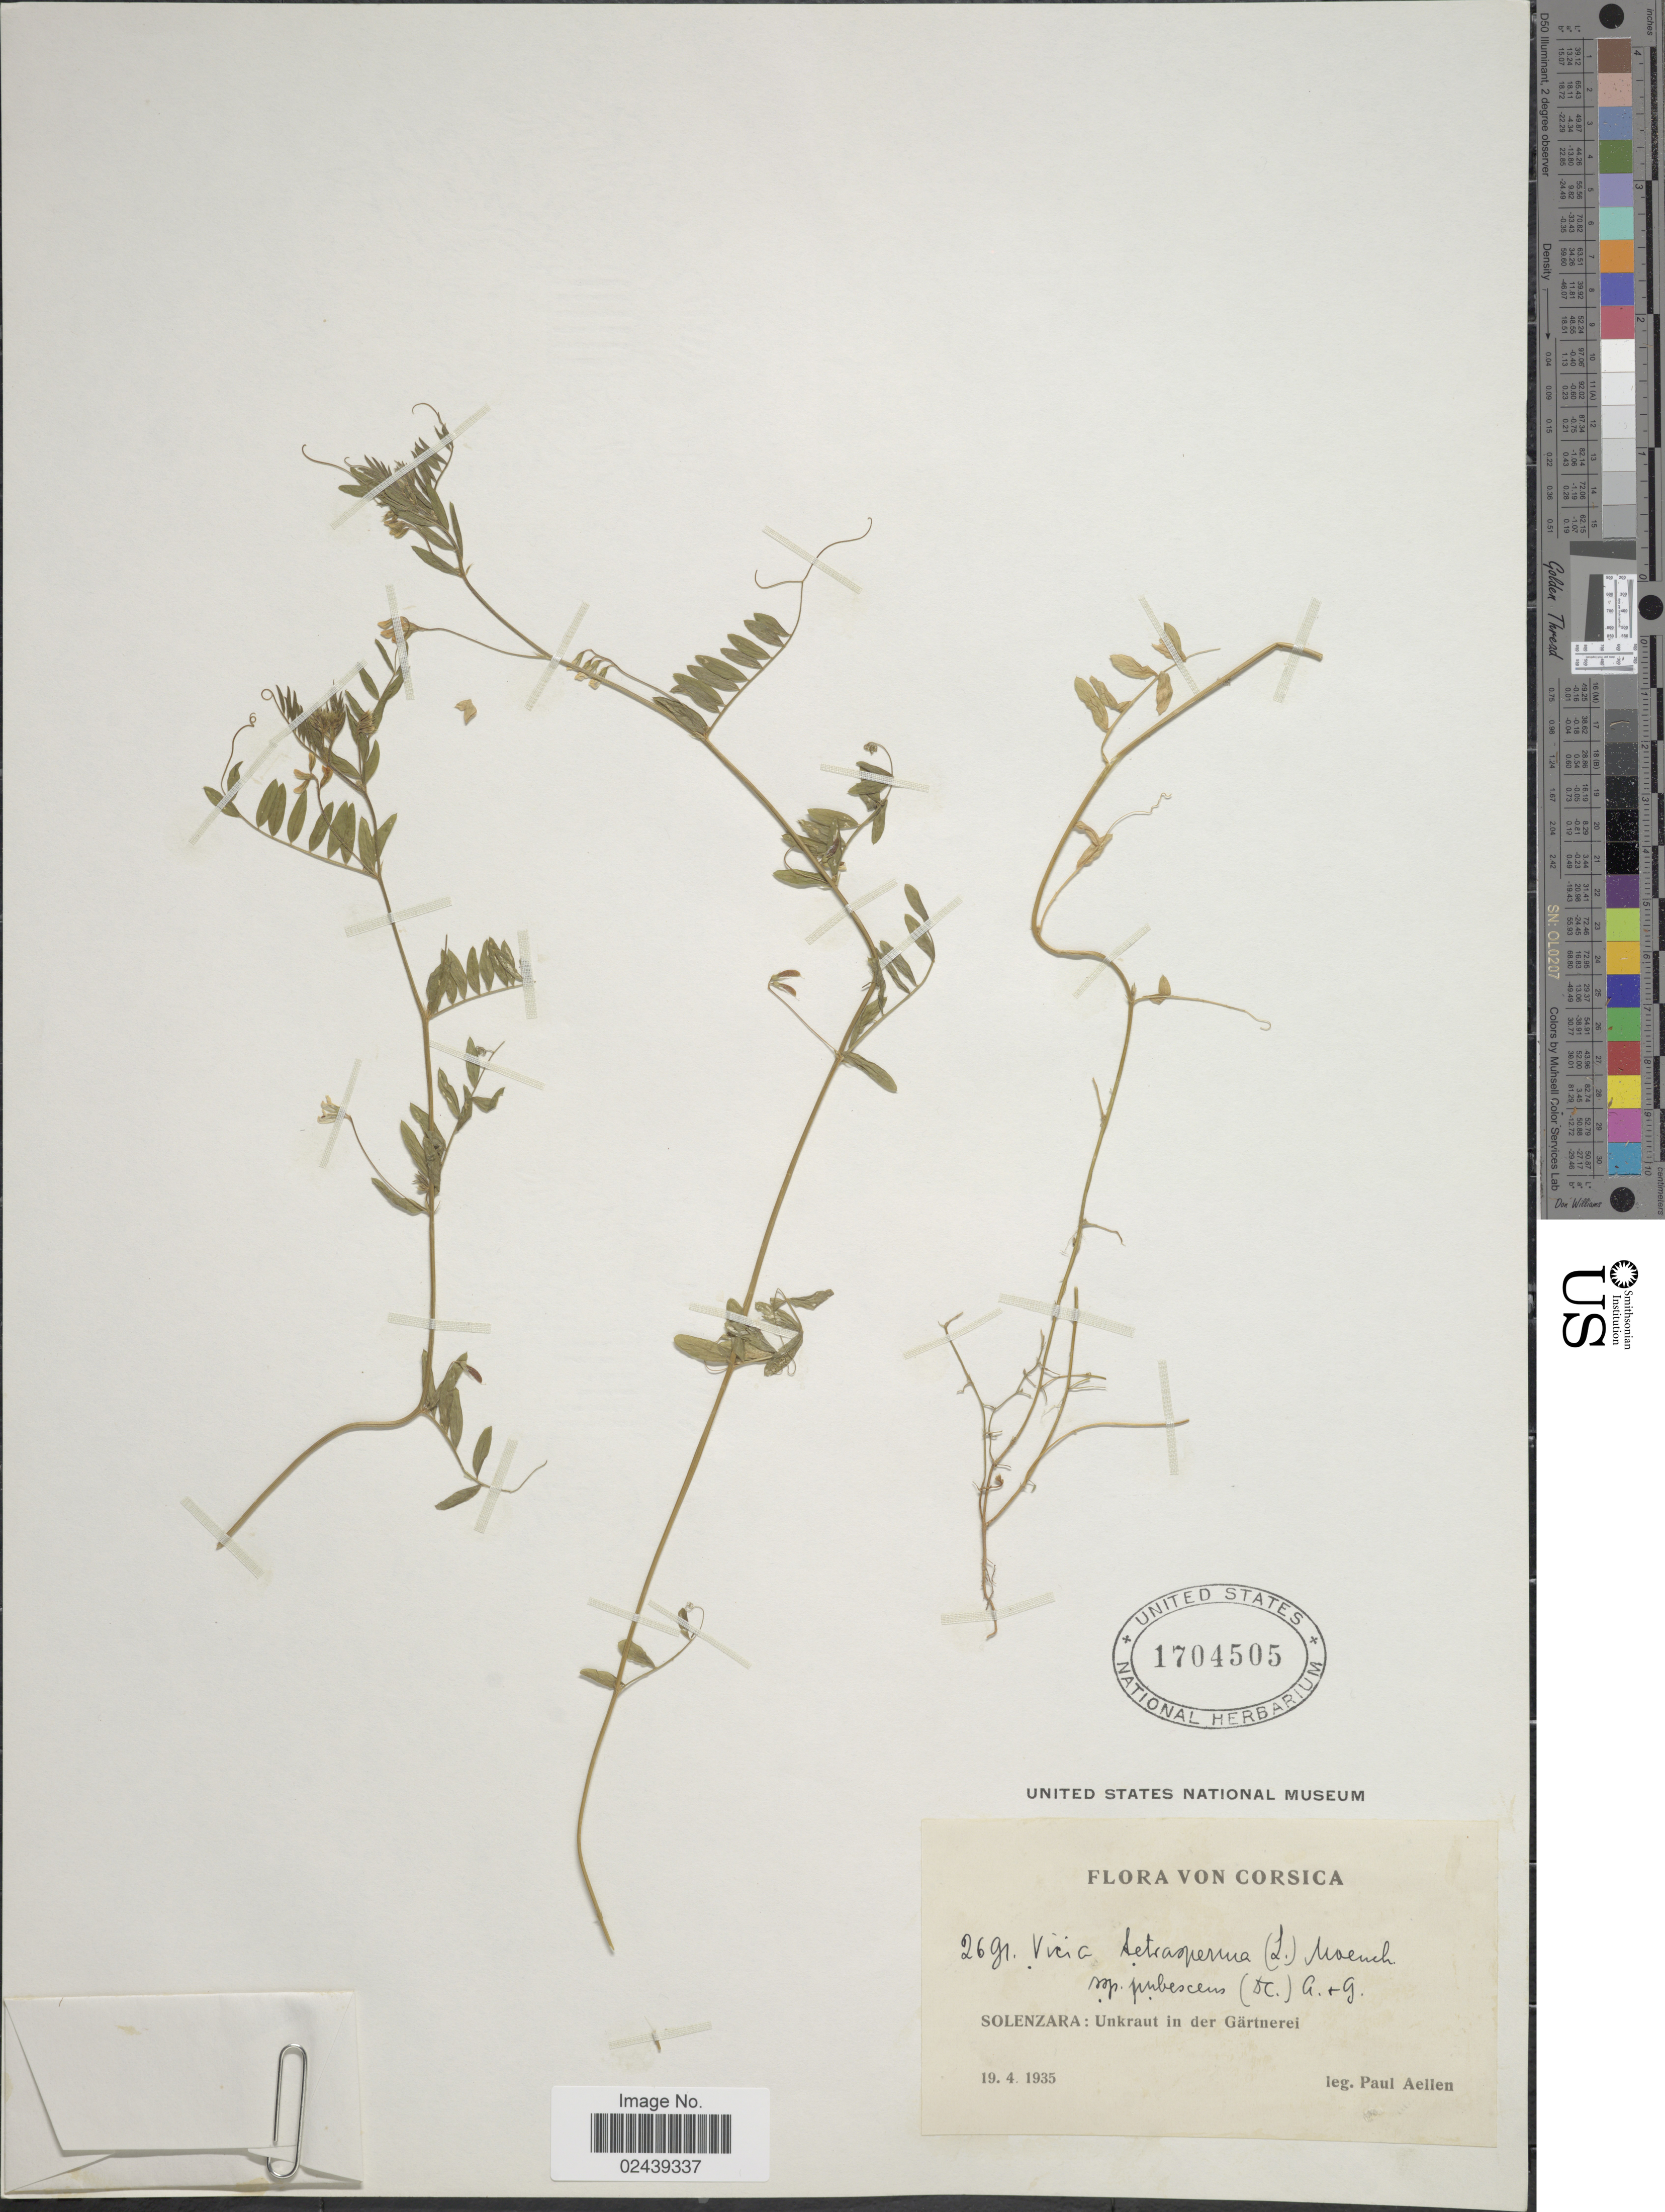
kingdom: Plantae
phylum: Tracheophyta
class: Magnoliopsida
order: Fabales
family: Fabaceae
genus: Vicia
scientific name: Vicia tetrasperma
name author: (L.) Schreb.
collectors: P. Aellen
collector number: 2691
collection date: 1935-04-19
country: France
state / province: Corsica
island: Corse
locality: Solenzara: Unkraut in de Gartnerei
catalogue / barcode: US 1704505